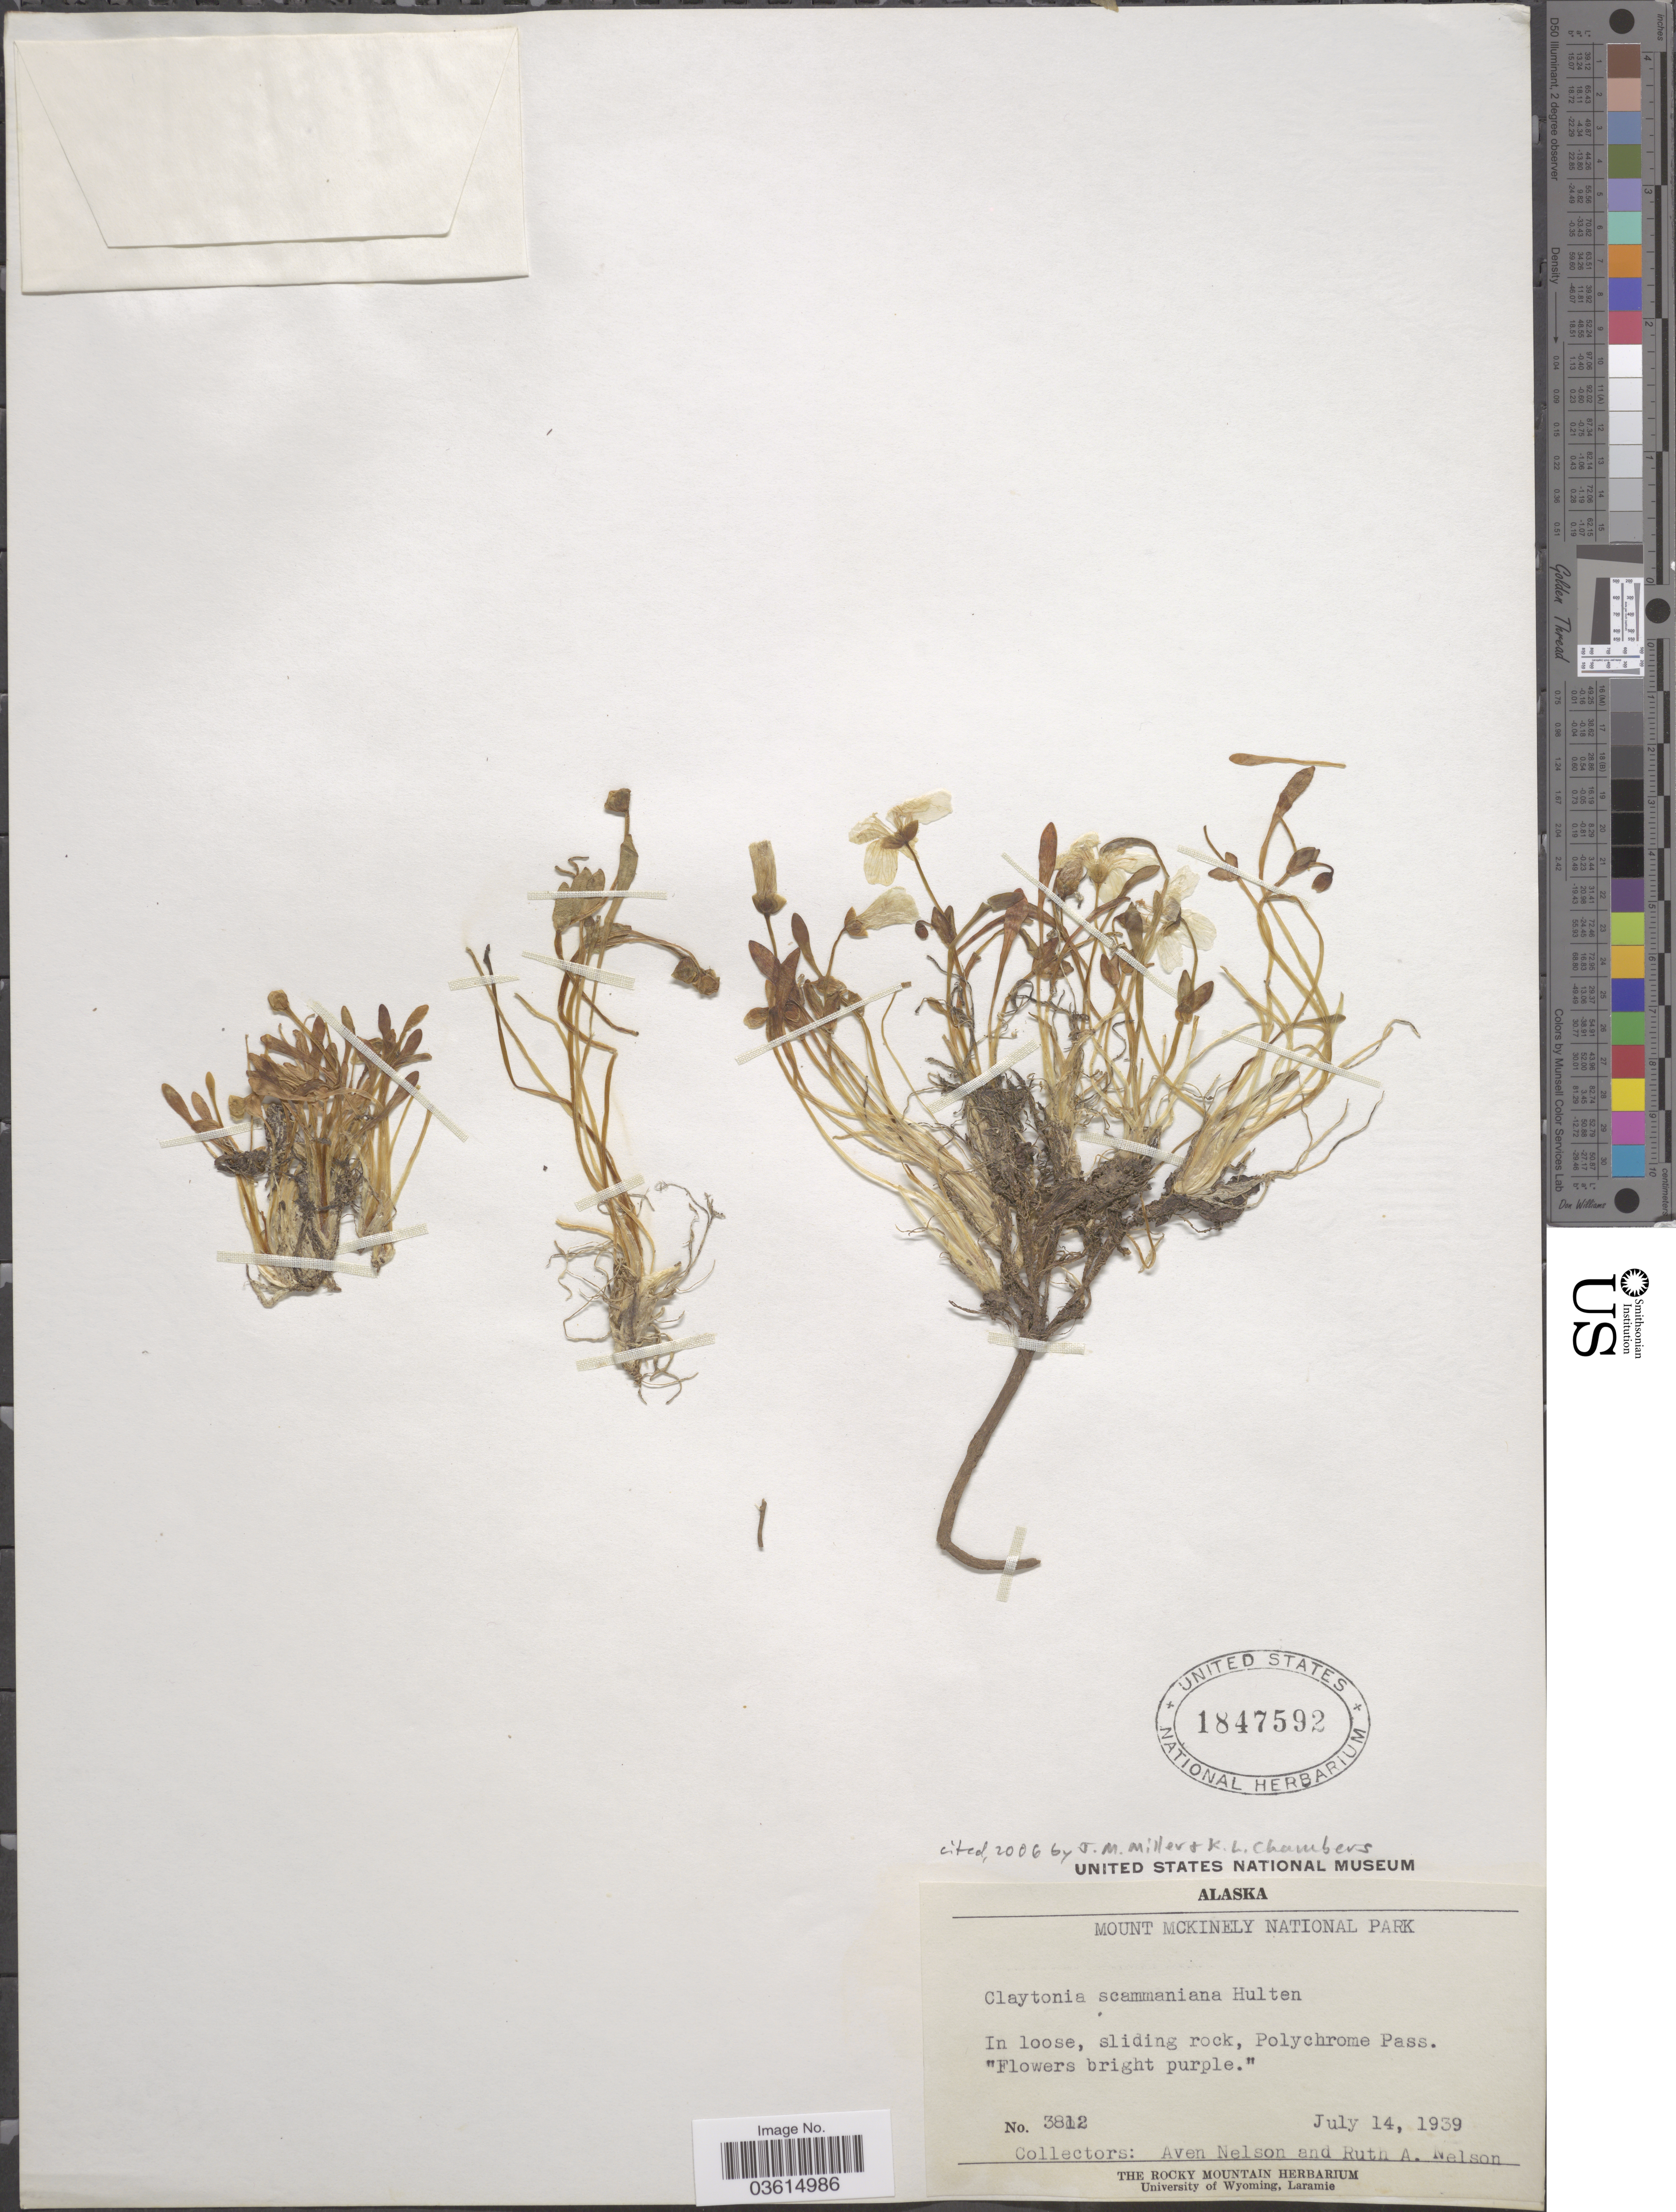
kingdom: Plantae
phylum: Tracheophyta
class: Magnoliopsida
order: Caryophyllales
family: Montiaceae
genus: Claytonia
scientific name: Claytonia scammaniana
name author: Hultén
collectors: A. Nelson & R. A. Nelson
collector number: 3812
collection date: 1939-07-14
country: United States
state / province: Alaska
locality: Mount McKinley National Park. Polychrome Pass.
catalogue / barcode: US 1847592